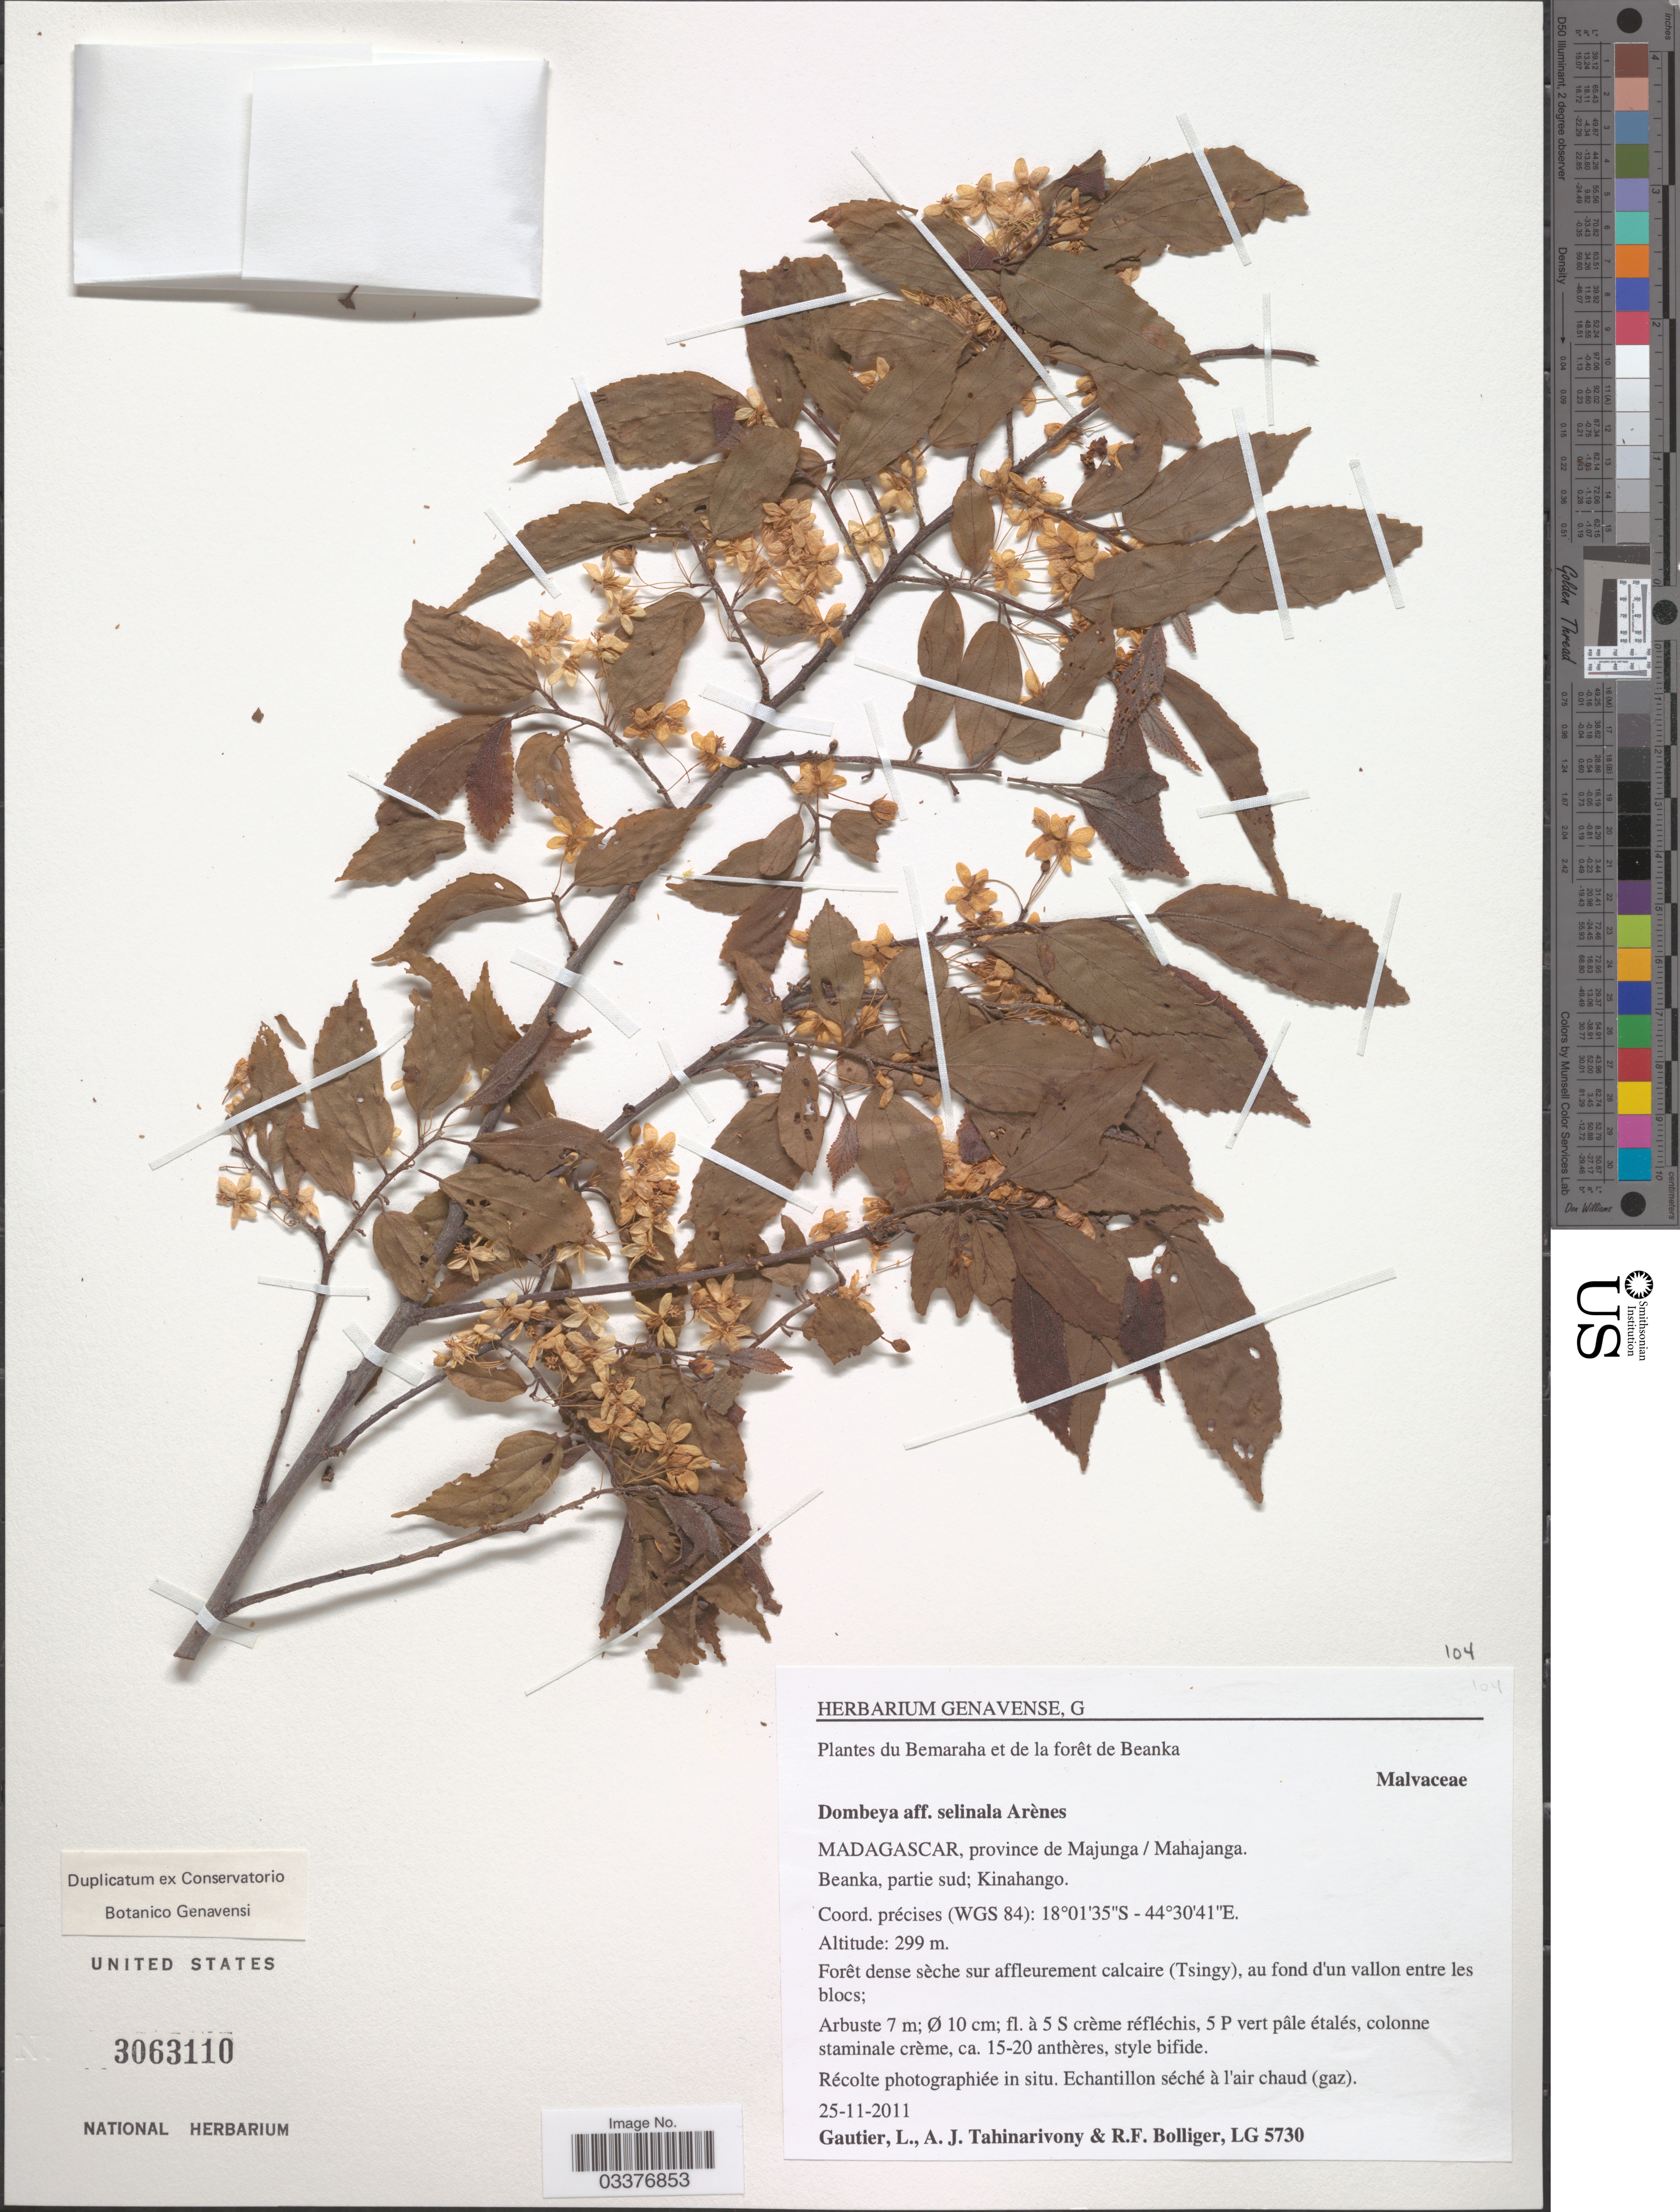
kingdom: Plantae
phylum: Tracheophyta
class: Magnoliopsida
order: Malvales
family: Malvaceae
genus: Dombeya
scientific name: Dombeya selinala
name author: Arènes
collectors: L. Gautier, A. Tahinarivony & R. Bolliger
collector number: LG 5730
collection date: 2011-11-25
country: Madagascar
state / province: Melaky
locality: Bemaraha et de la forêt de Beanka. Province de Majunga / Mahajanga. Beanka, partie dus; Kinahango. Coord. précises (WGS 84).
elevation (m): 299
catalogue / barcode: US 3063110